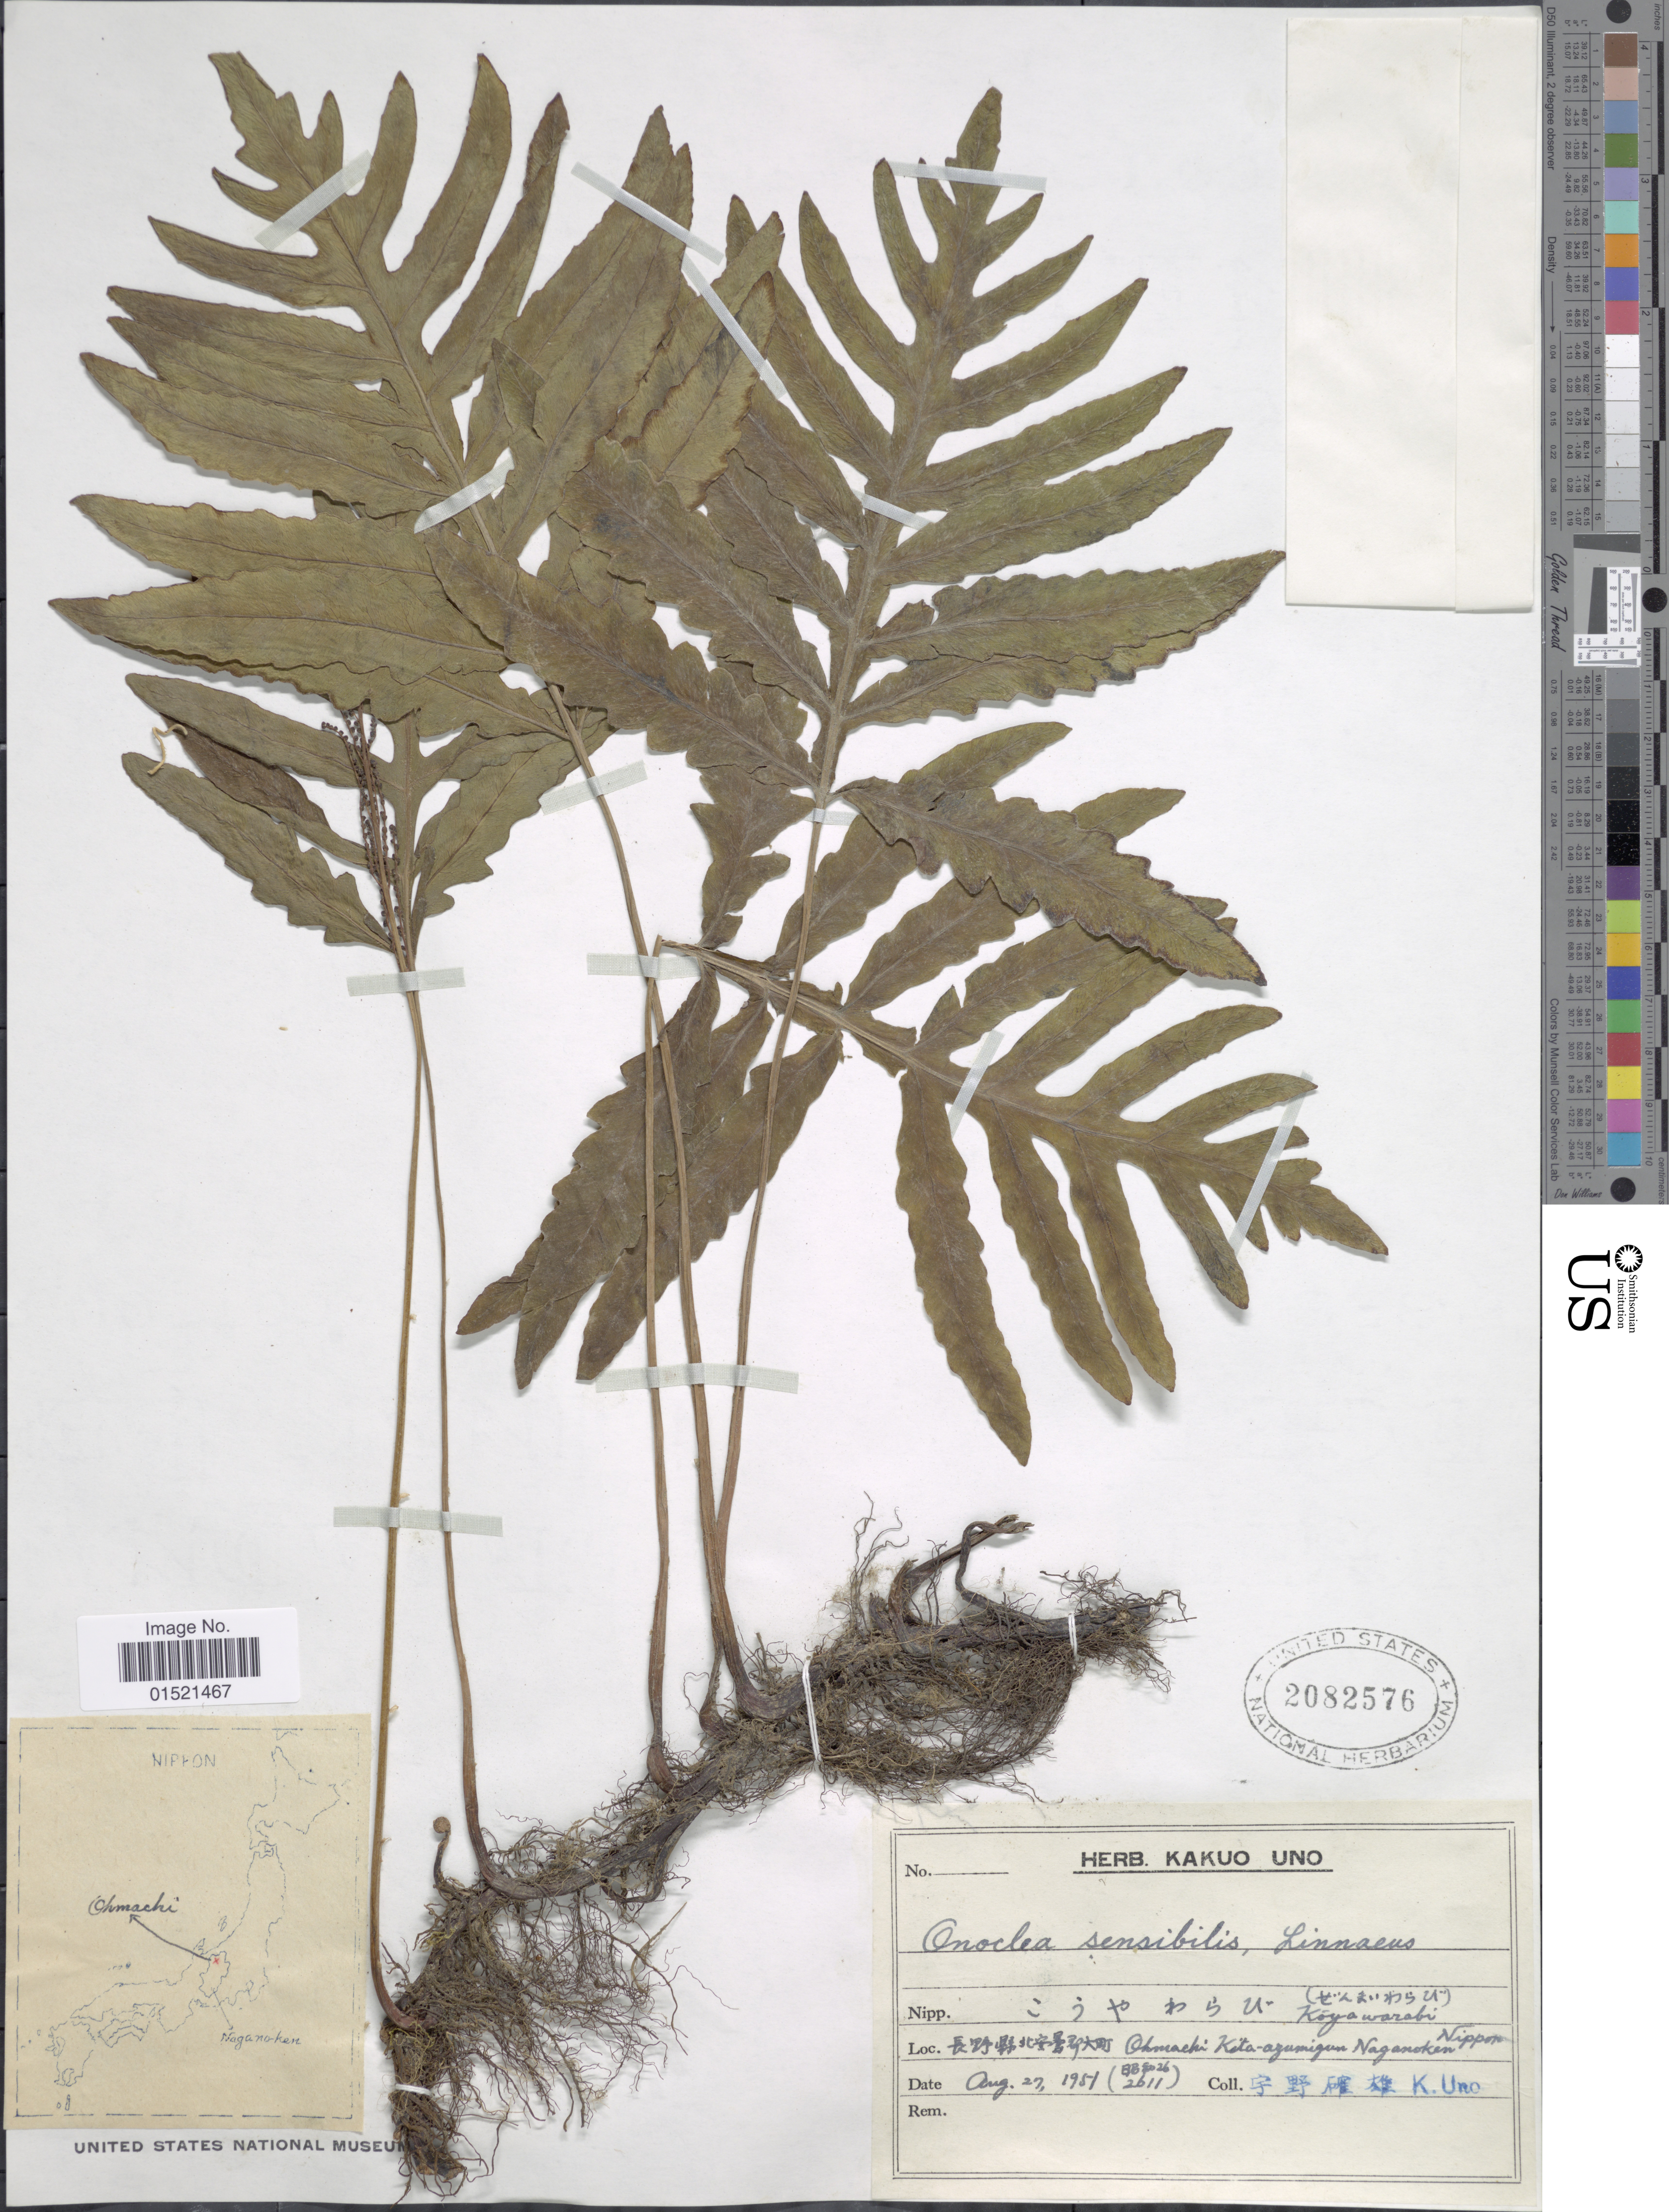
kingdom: Plantae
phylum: Tracheophyta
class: Polypodiopsida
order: Polypodiales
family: Onocleaceae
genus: Onoclea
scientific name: Onoclea sensibilis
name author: L.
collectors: K. Uno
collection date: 1951-08-27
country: Japan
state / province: Nagano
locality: Koyawarabi, Ohmachi Kita-azumi-gun, Nagano-ken Nippon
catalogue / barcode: US 2082576